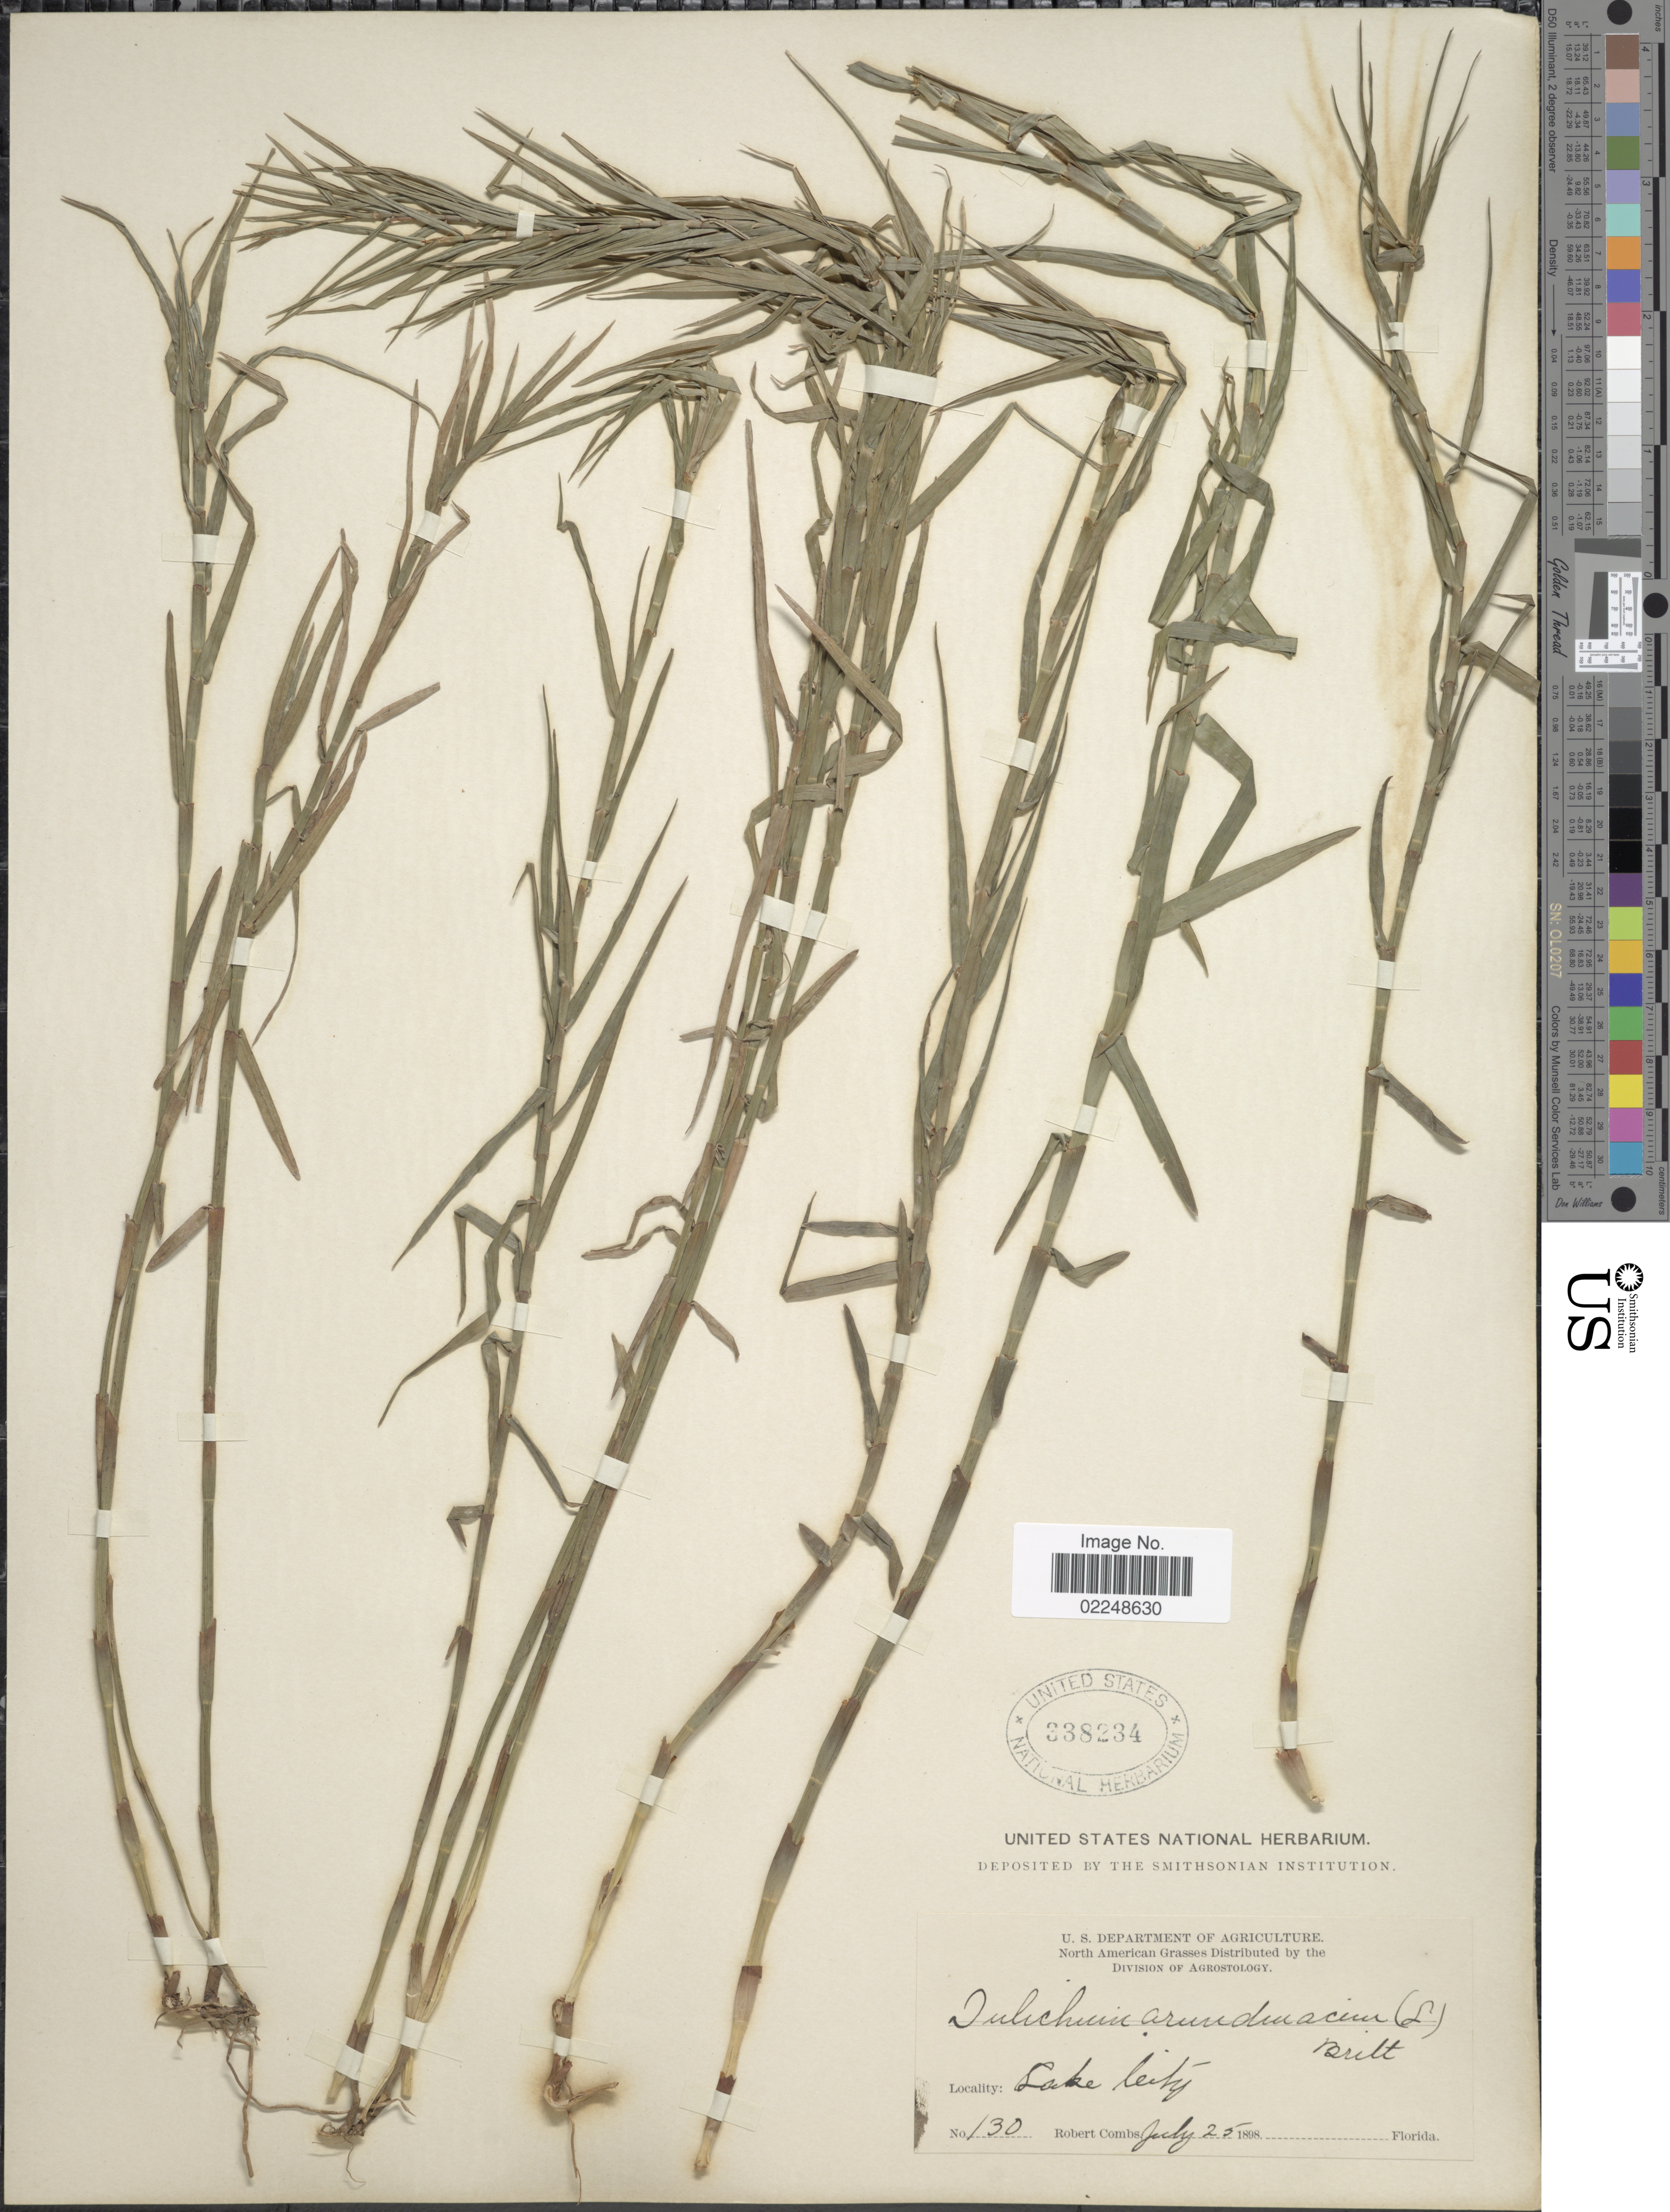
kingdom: Plantae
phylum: Tracheophyta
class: Liliopsida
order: Poales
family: Cyperaceae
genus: Dulichium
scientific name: Dulichium arundinaceum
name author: (L.) Britton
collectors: R. Combs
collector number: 130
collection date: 1898-07-25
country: United States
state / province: Florida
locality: Lake City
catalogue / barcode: US 338234